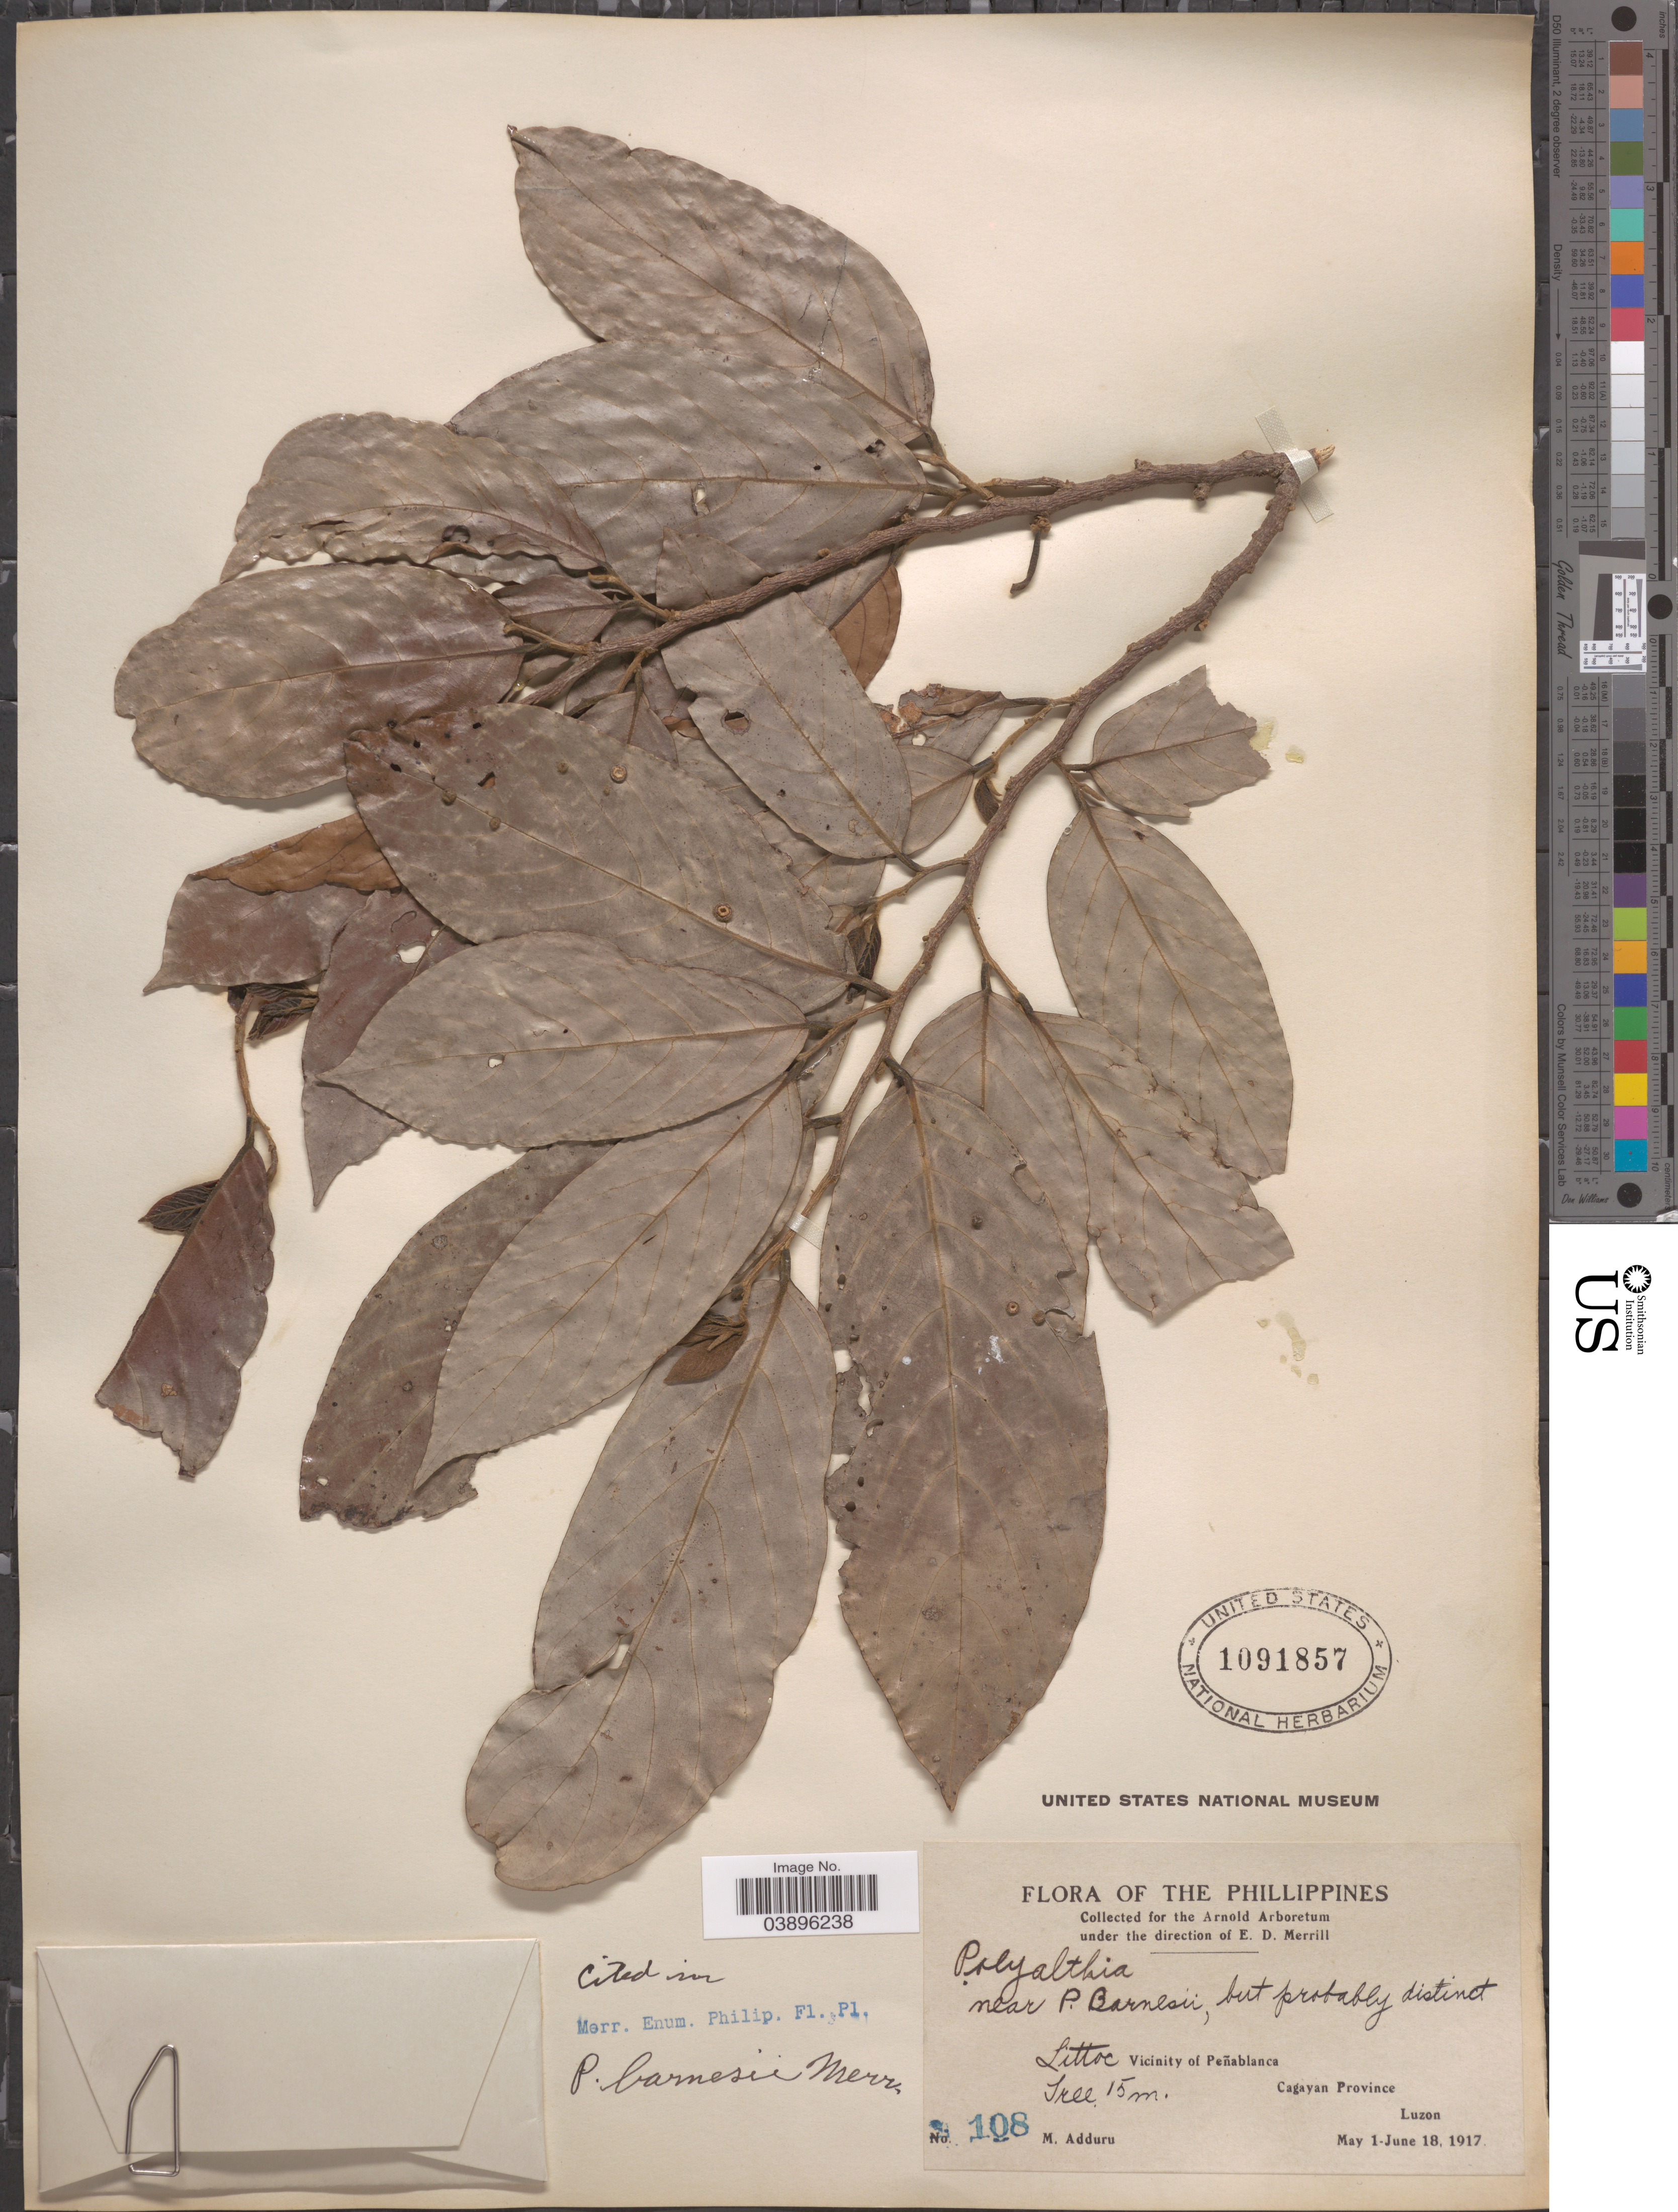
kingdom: Plantae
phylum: Tracheophyta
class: Magnoliopsida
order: Magnoliales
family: Annonaceae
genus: Polyalthia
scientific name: Polyalthia barnesii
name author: Merr.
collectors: M. Adduru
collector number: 108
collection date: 1917-05-01/1917-06-18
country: Philippines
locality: Litto. Vicinity of Peñablanca. Cagayan Province. Luzon.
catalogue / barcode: US 1091857